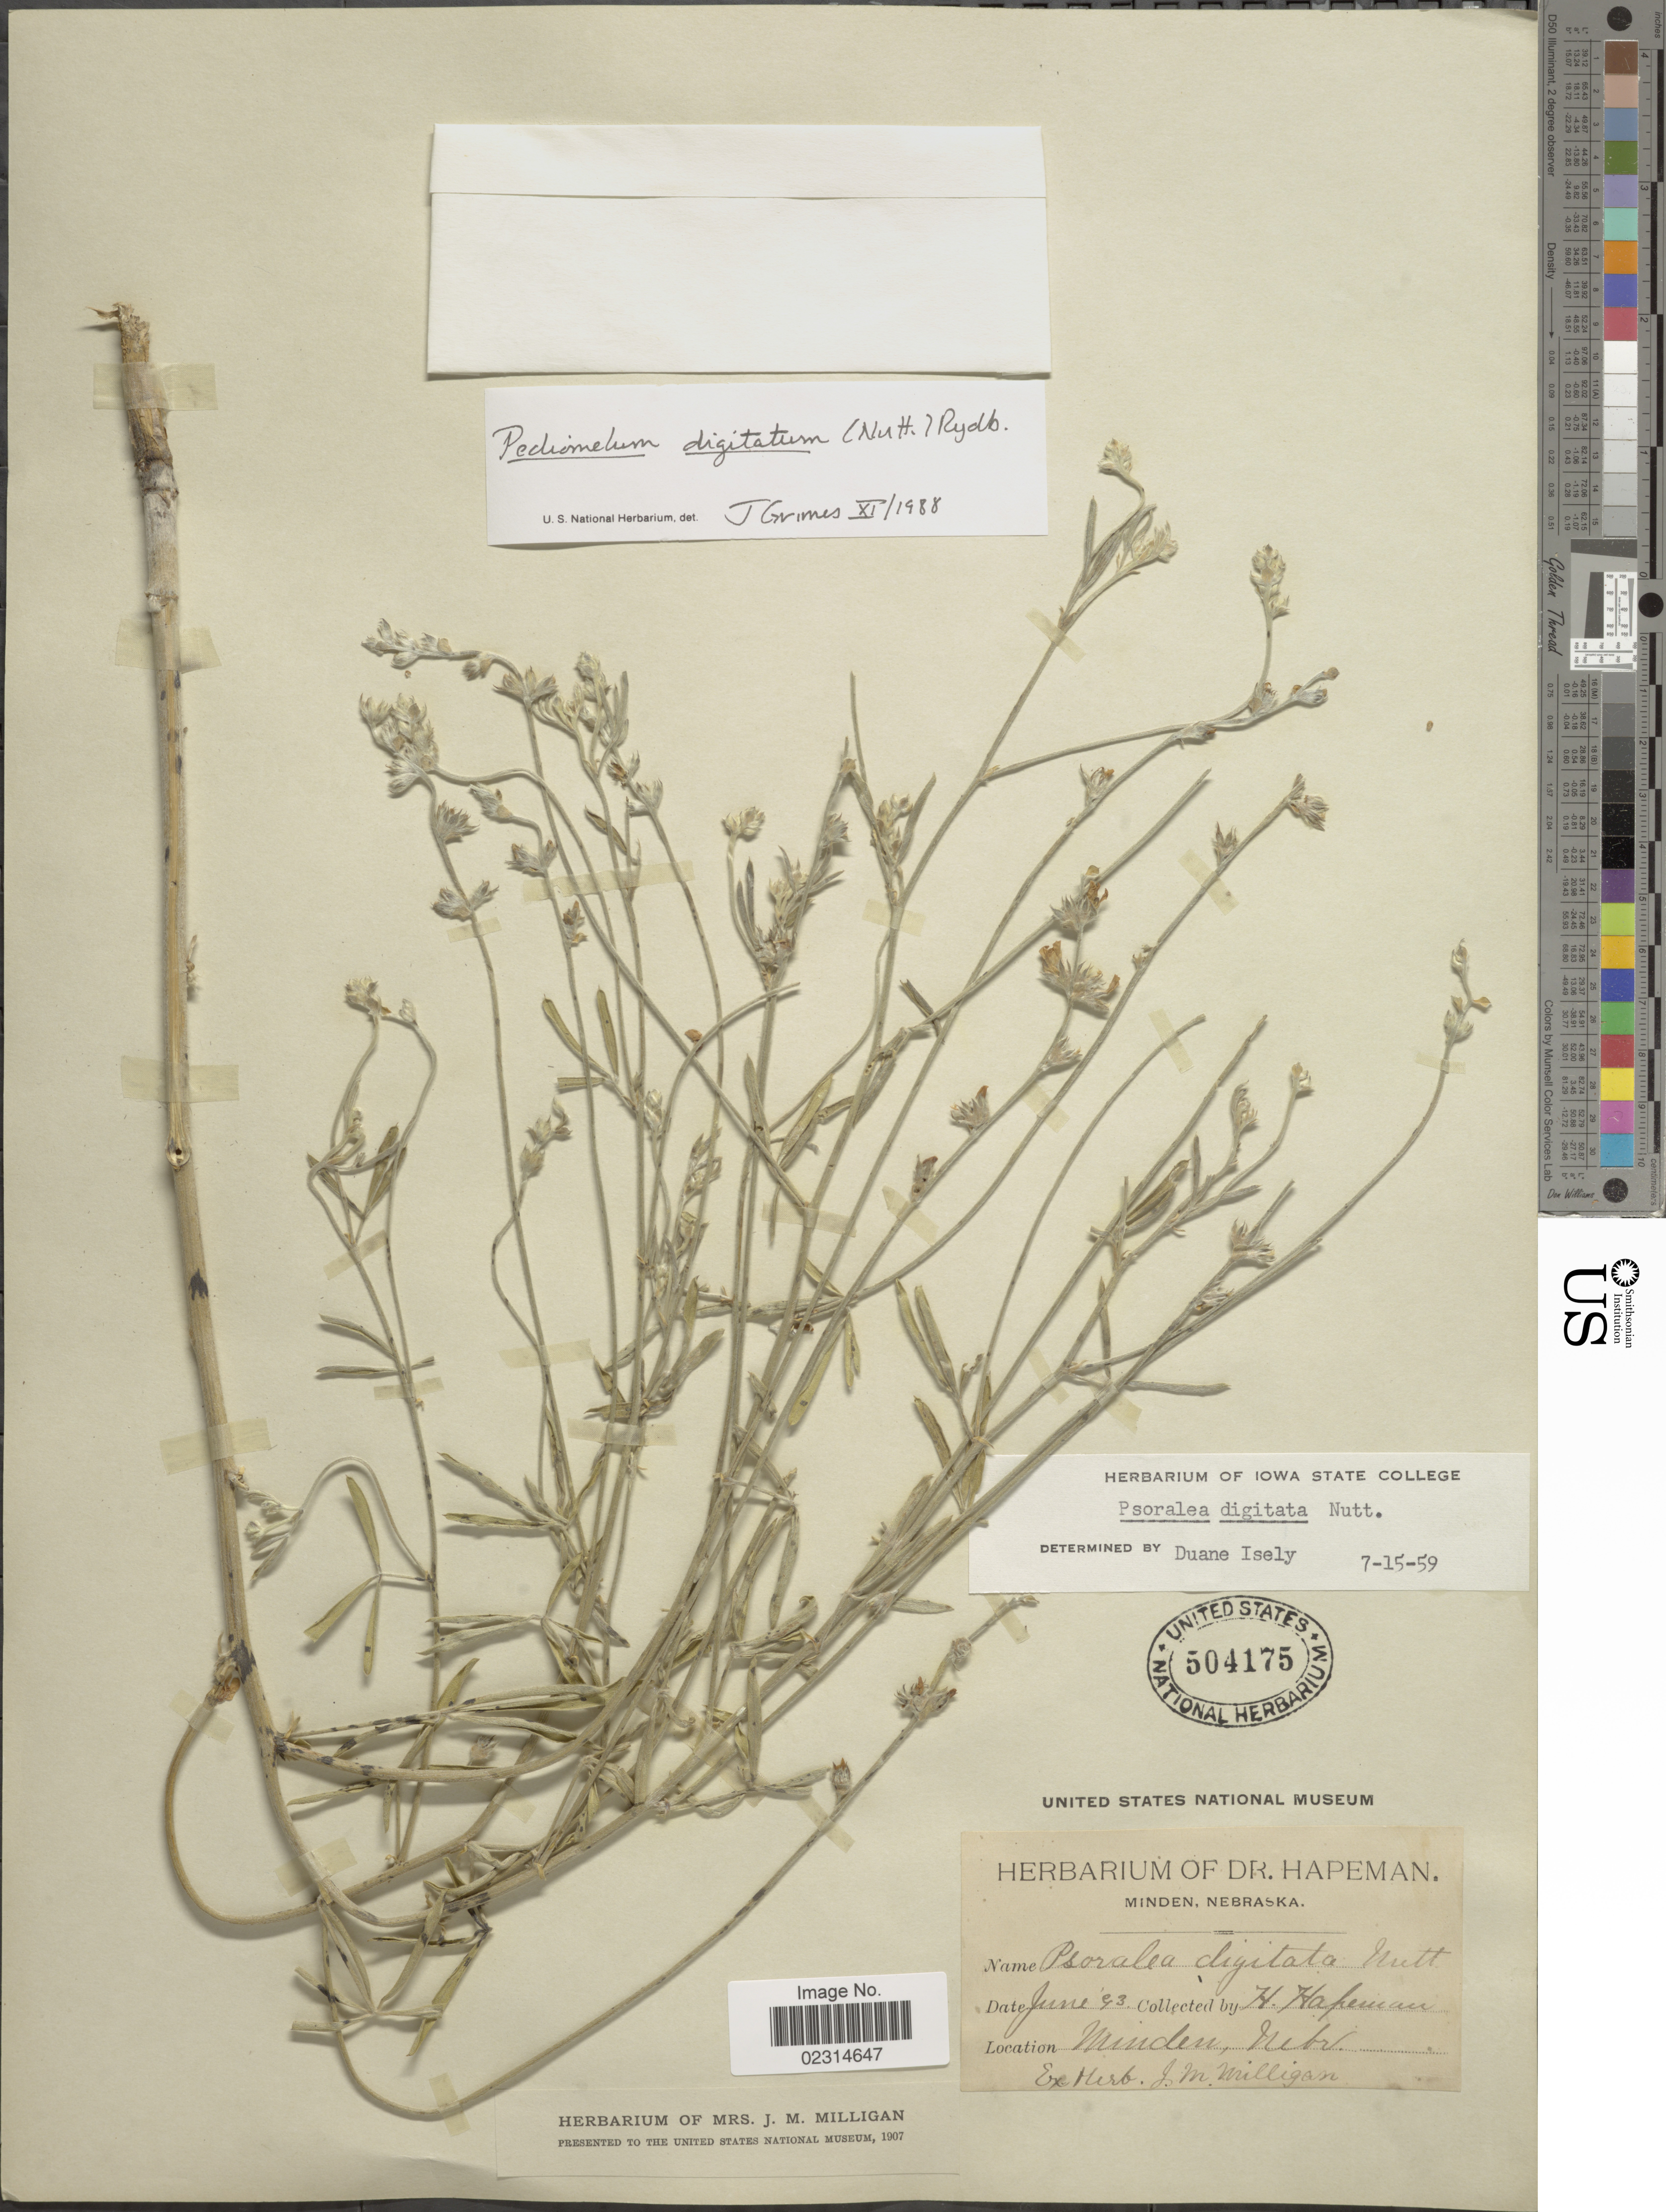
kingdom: Plantae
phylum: Tracheophyta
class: Magnoliopsida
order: Fabales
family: Fabaceae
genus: Pediomelum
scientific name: Pediomelum digitatum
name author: (Nutt. ex Torr. & A. Gray) Isely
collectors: H. Hapeman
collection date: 1893-06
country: United States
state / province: Nebraska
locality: Minden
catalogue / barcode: US 504175